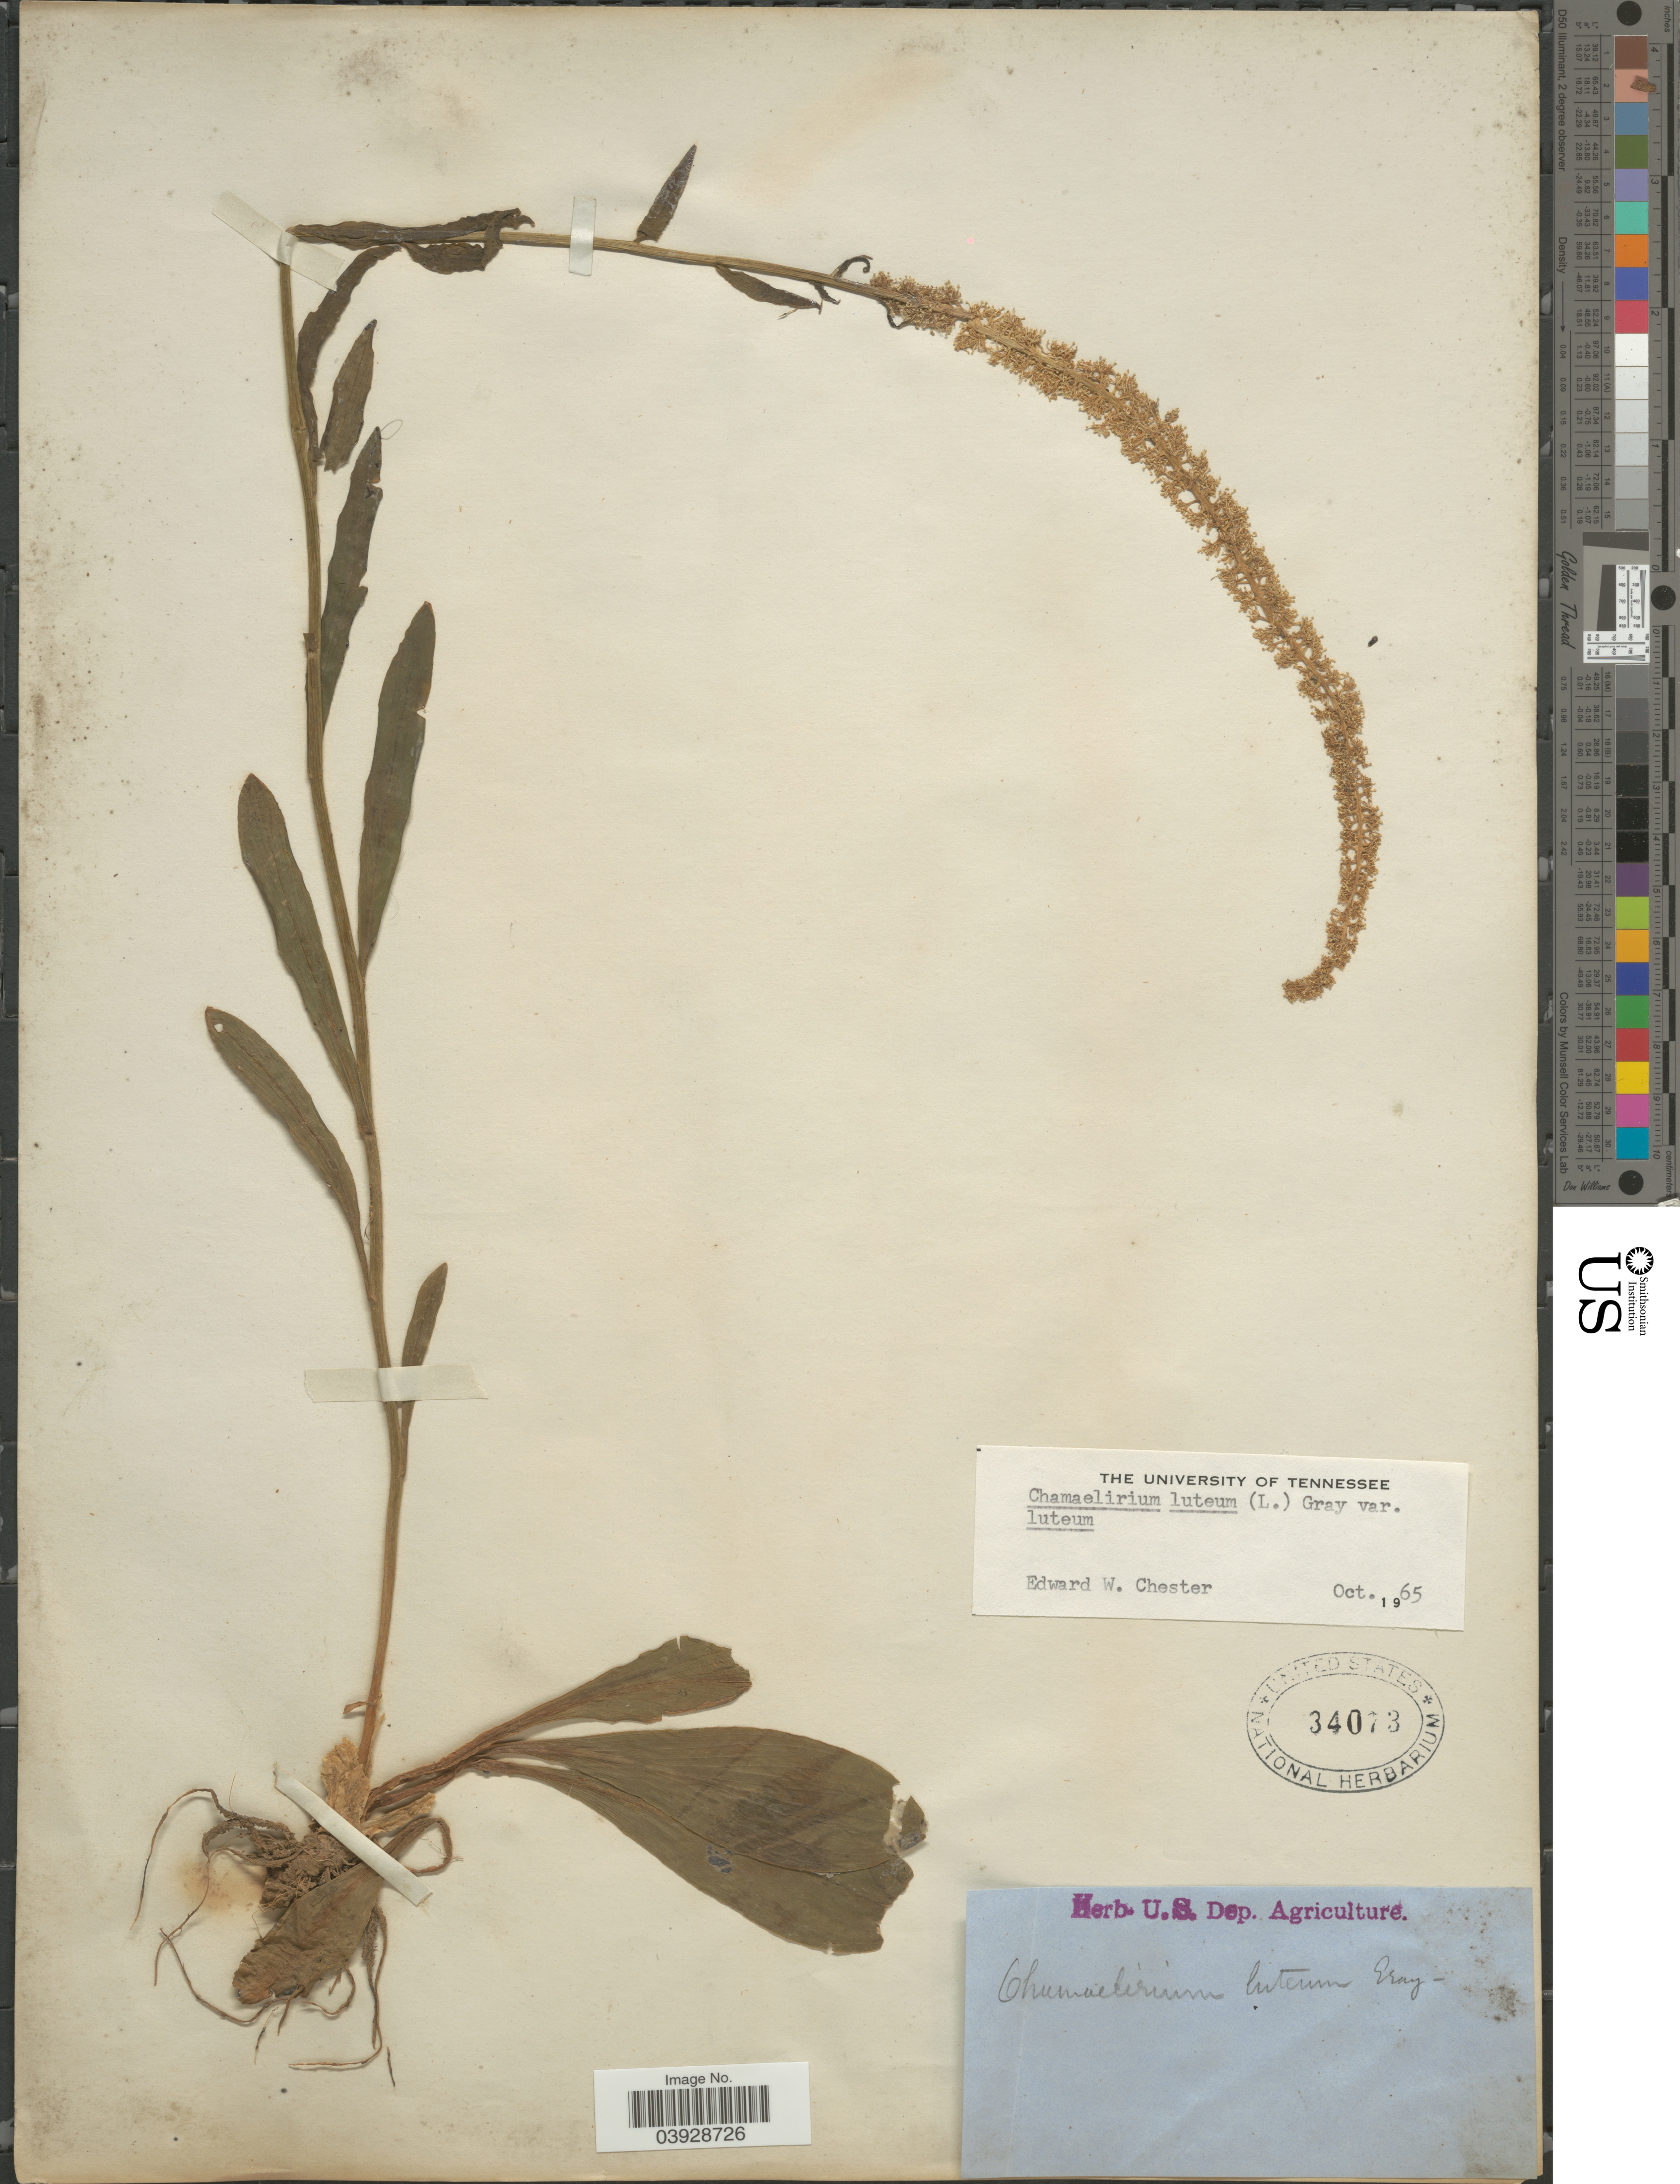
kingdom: Plantae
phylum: Tracheophyta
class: Liliopsida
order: Liliales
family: Melanthiaceae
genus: Chamaelirium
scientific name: Chamaelirium luteum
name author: (L.) A. Gray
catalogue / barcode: US 34073